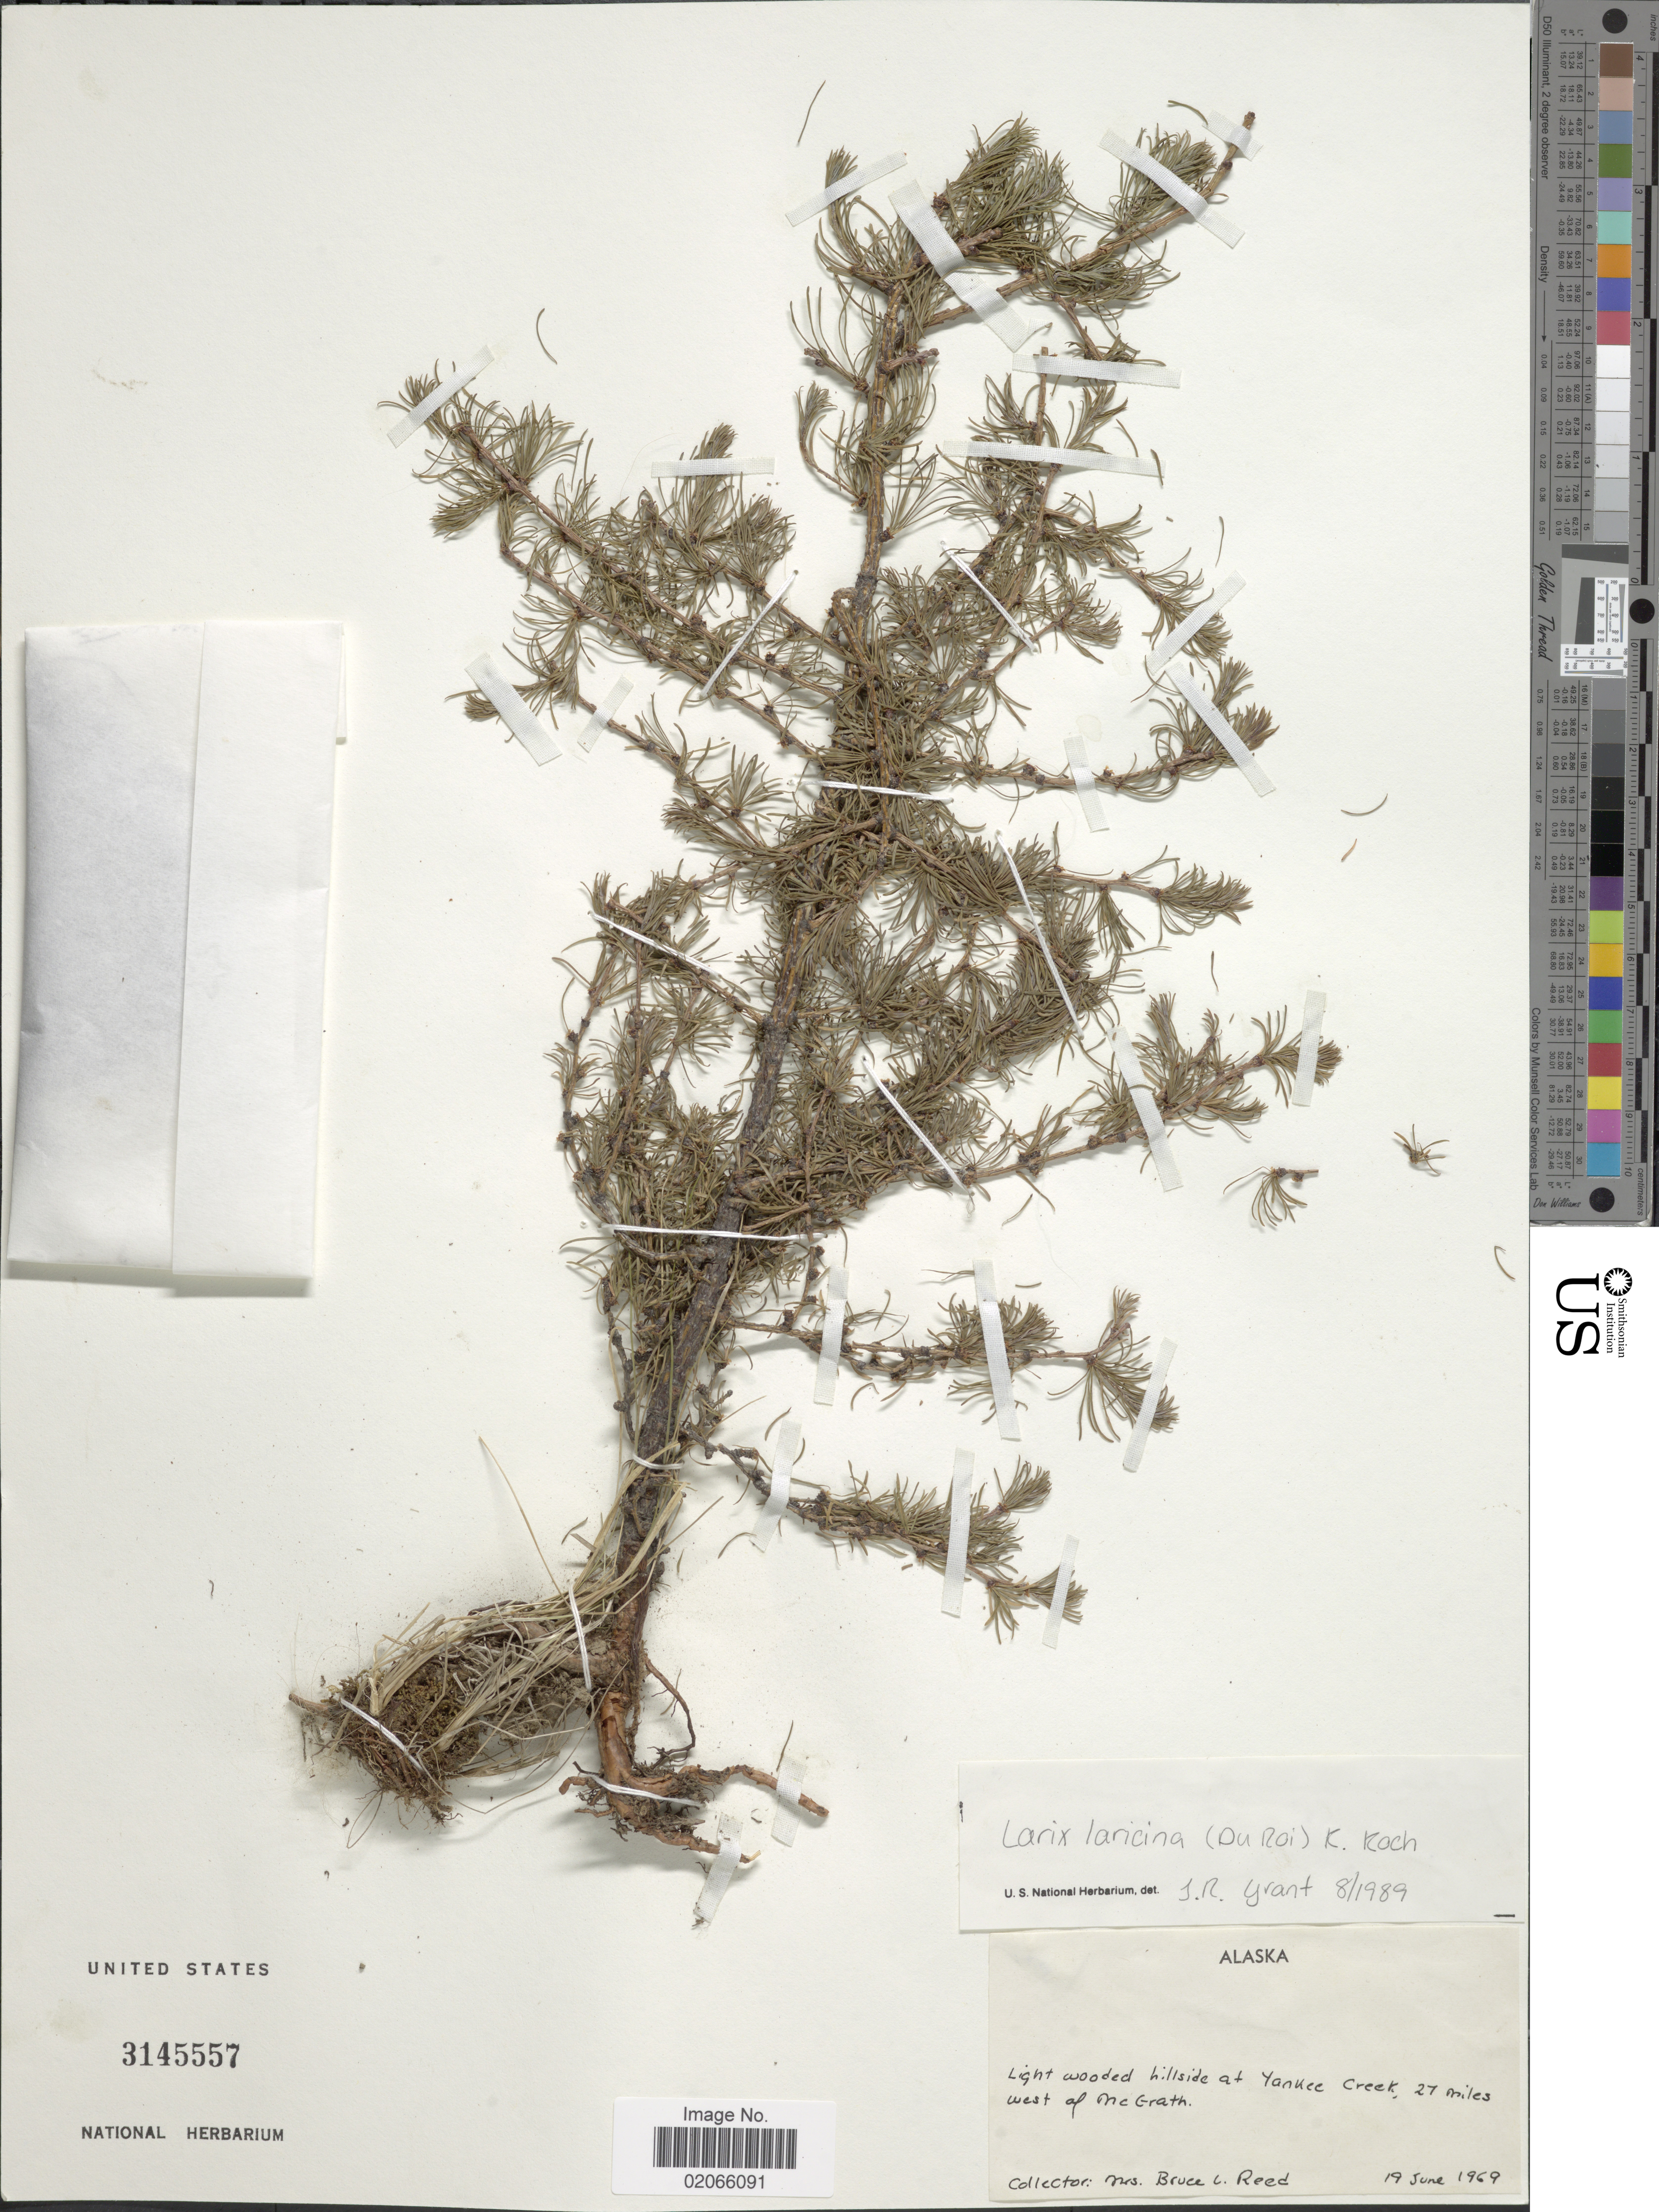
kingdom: Plantae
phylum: Tracheophyta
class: Pinopsida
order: Pinales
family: Pinaceae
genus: Larix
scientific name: Larix laricina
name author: (Du Roi) K. Koch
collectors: B. Reed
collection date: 1969-06-19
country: United States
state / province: Alaska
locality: Alaska. Light wooded hillside at Yankee Creek, 27 miles west of McGrath.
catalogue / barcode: US 3145557